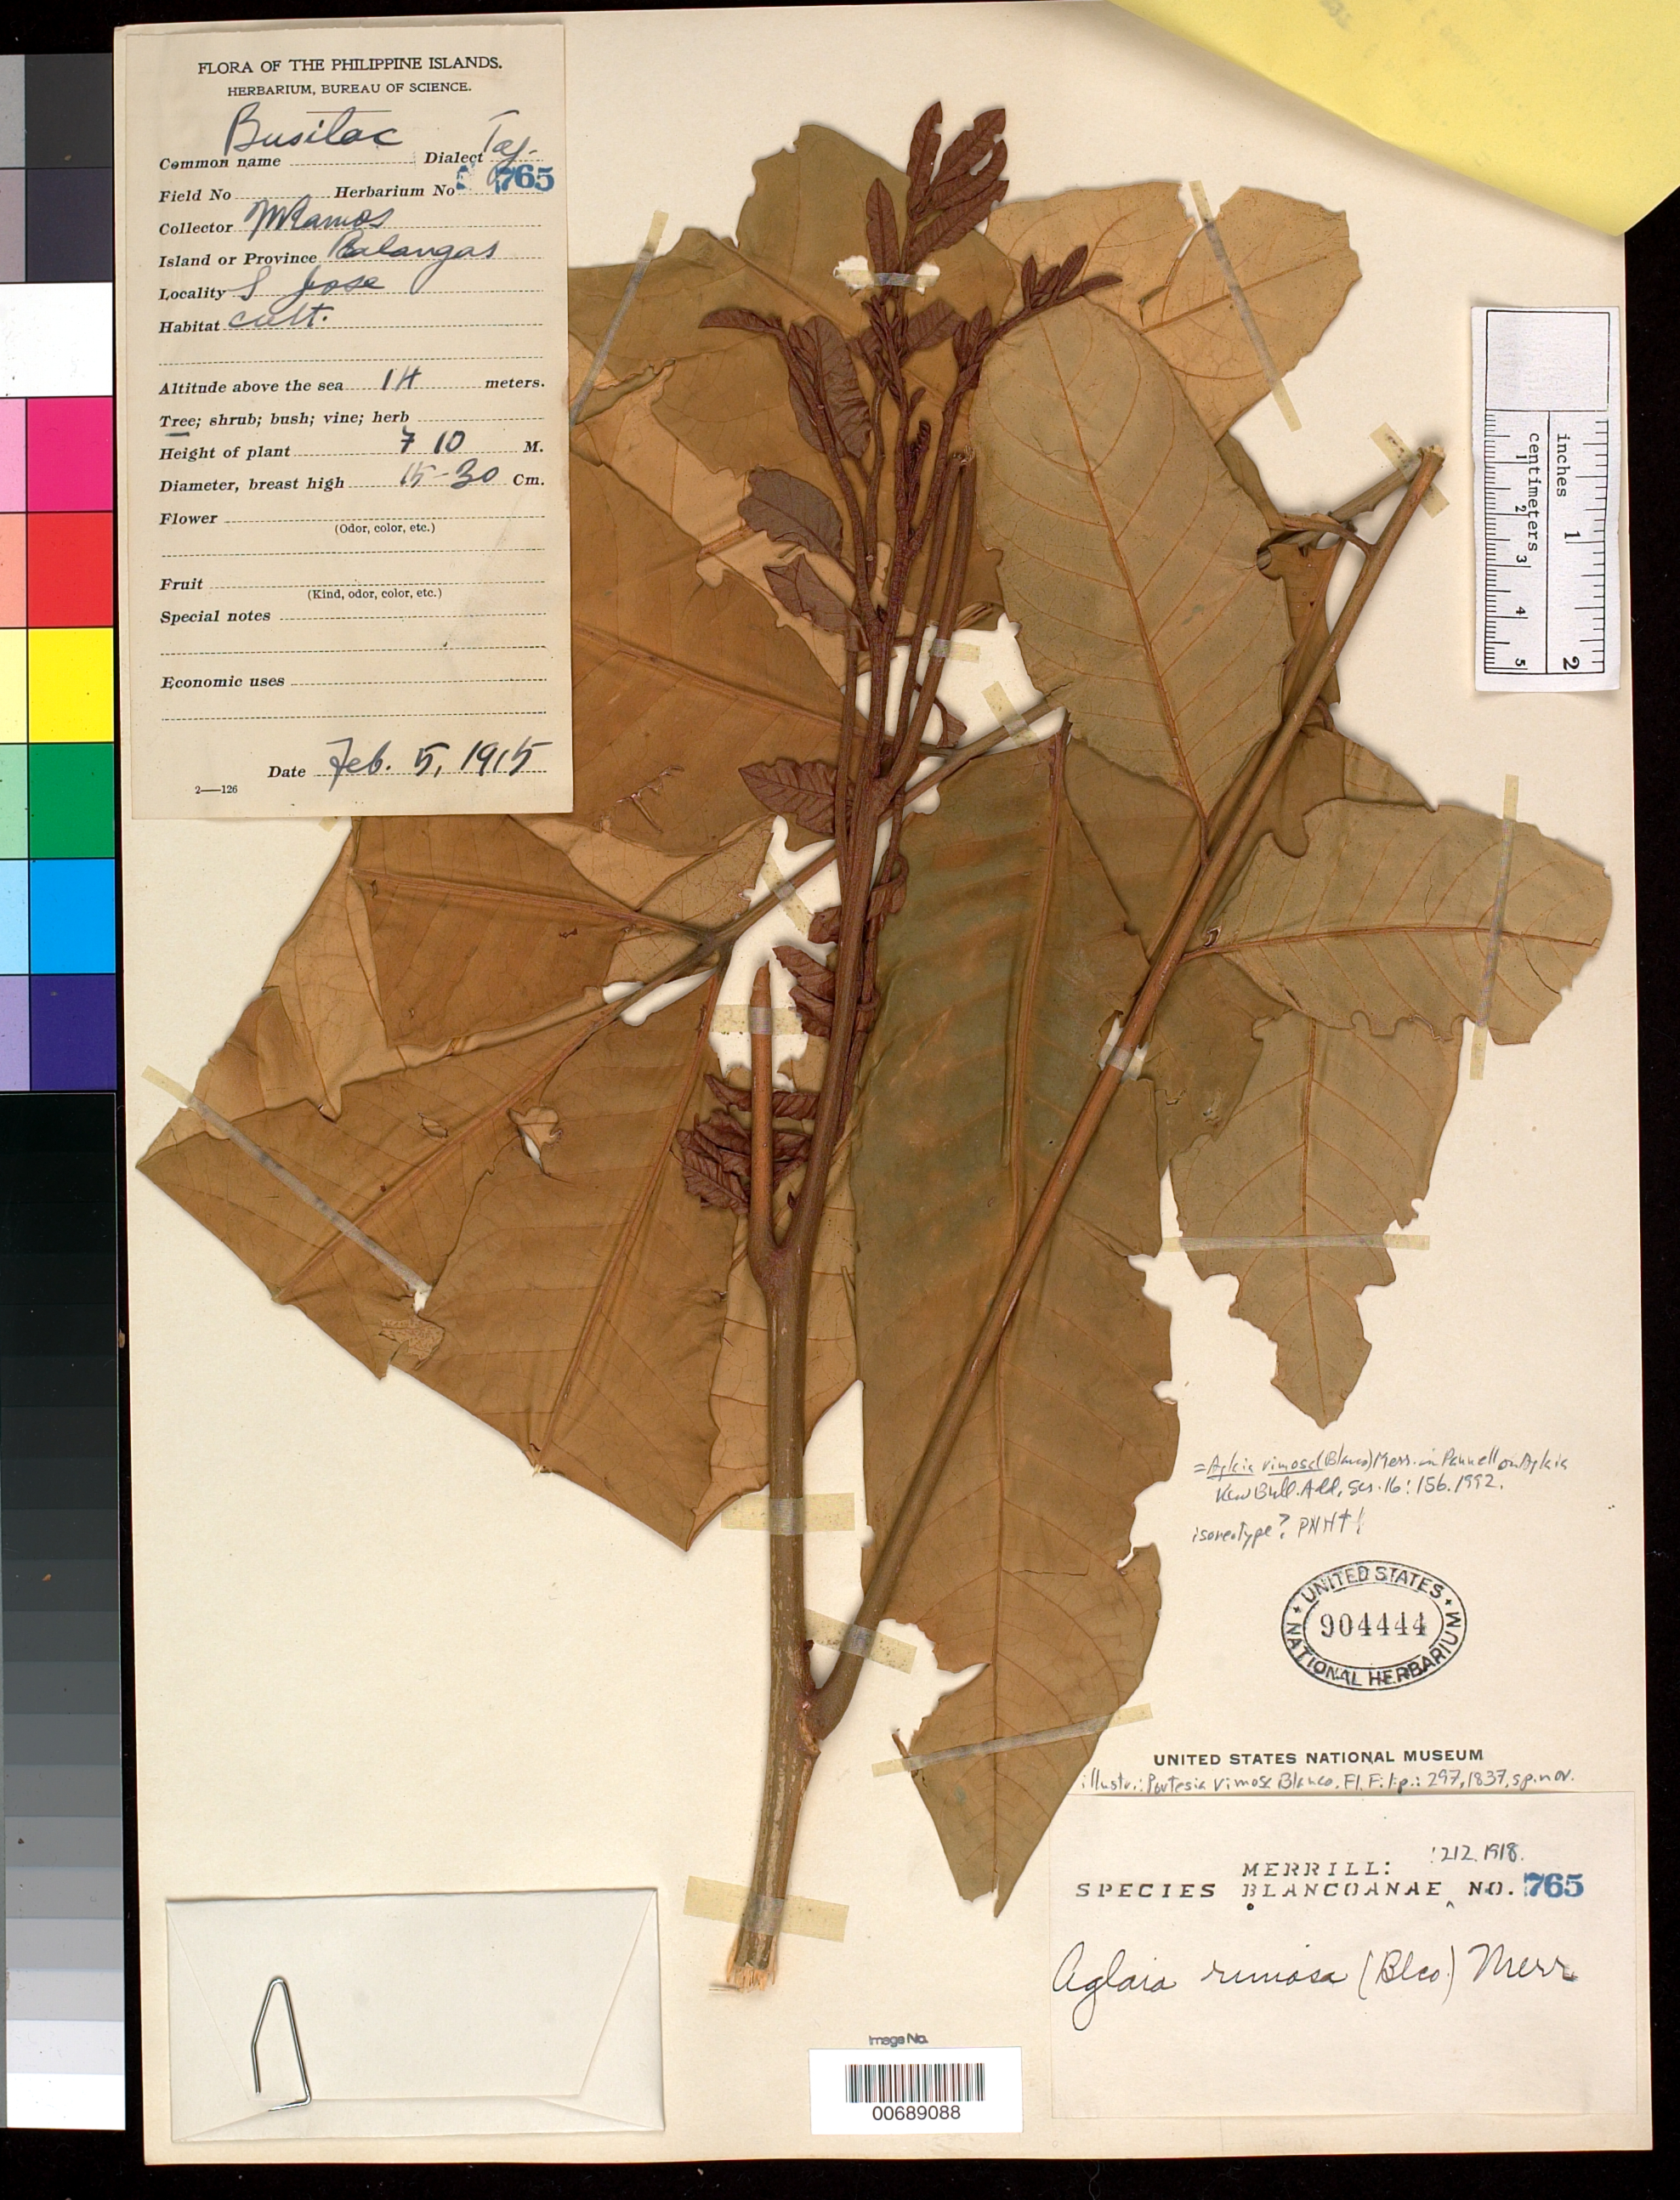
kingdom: Plantae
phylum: Tracheophyta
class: Magnoliopsida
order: Sapindales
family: Meliaceae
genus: Portesia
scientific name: Portesia rimosa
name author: Blanco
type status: Isoneotype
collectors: M. Ramos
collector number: Sp. Blancoan. 0765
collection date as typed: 05 Feb 1915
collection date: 1915-02-05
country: Philippines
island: Luzon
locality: Prov. Batangas. S. Jose.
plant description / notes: Cited by E.D. Merrill in Sp. Blancoan. 212. 1918. Original collector label and sheet with typewritten notes by Merrill attached.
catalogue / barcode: US 904444